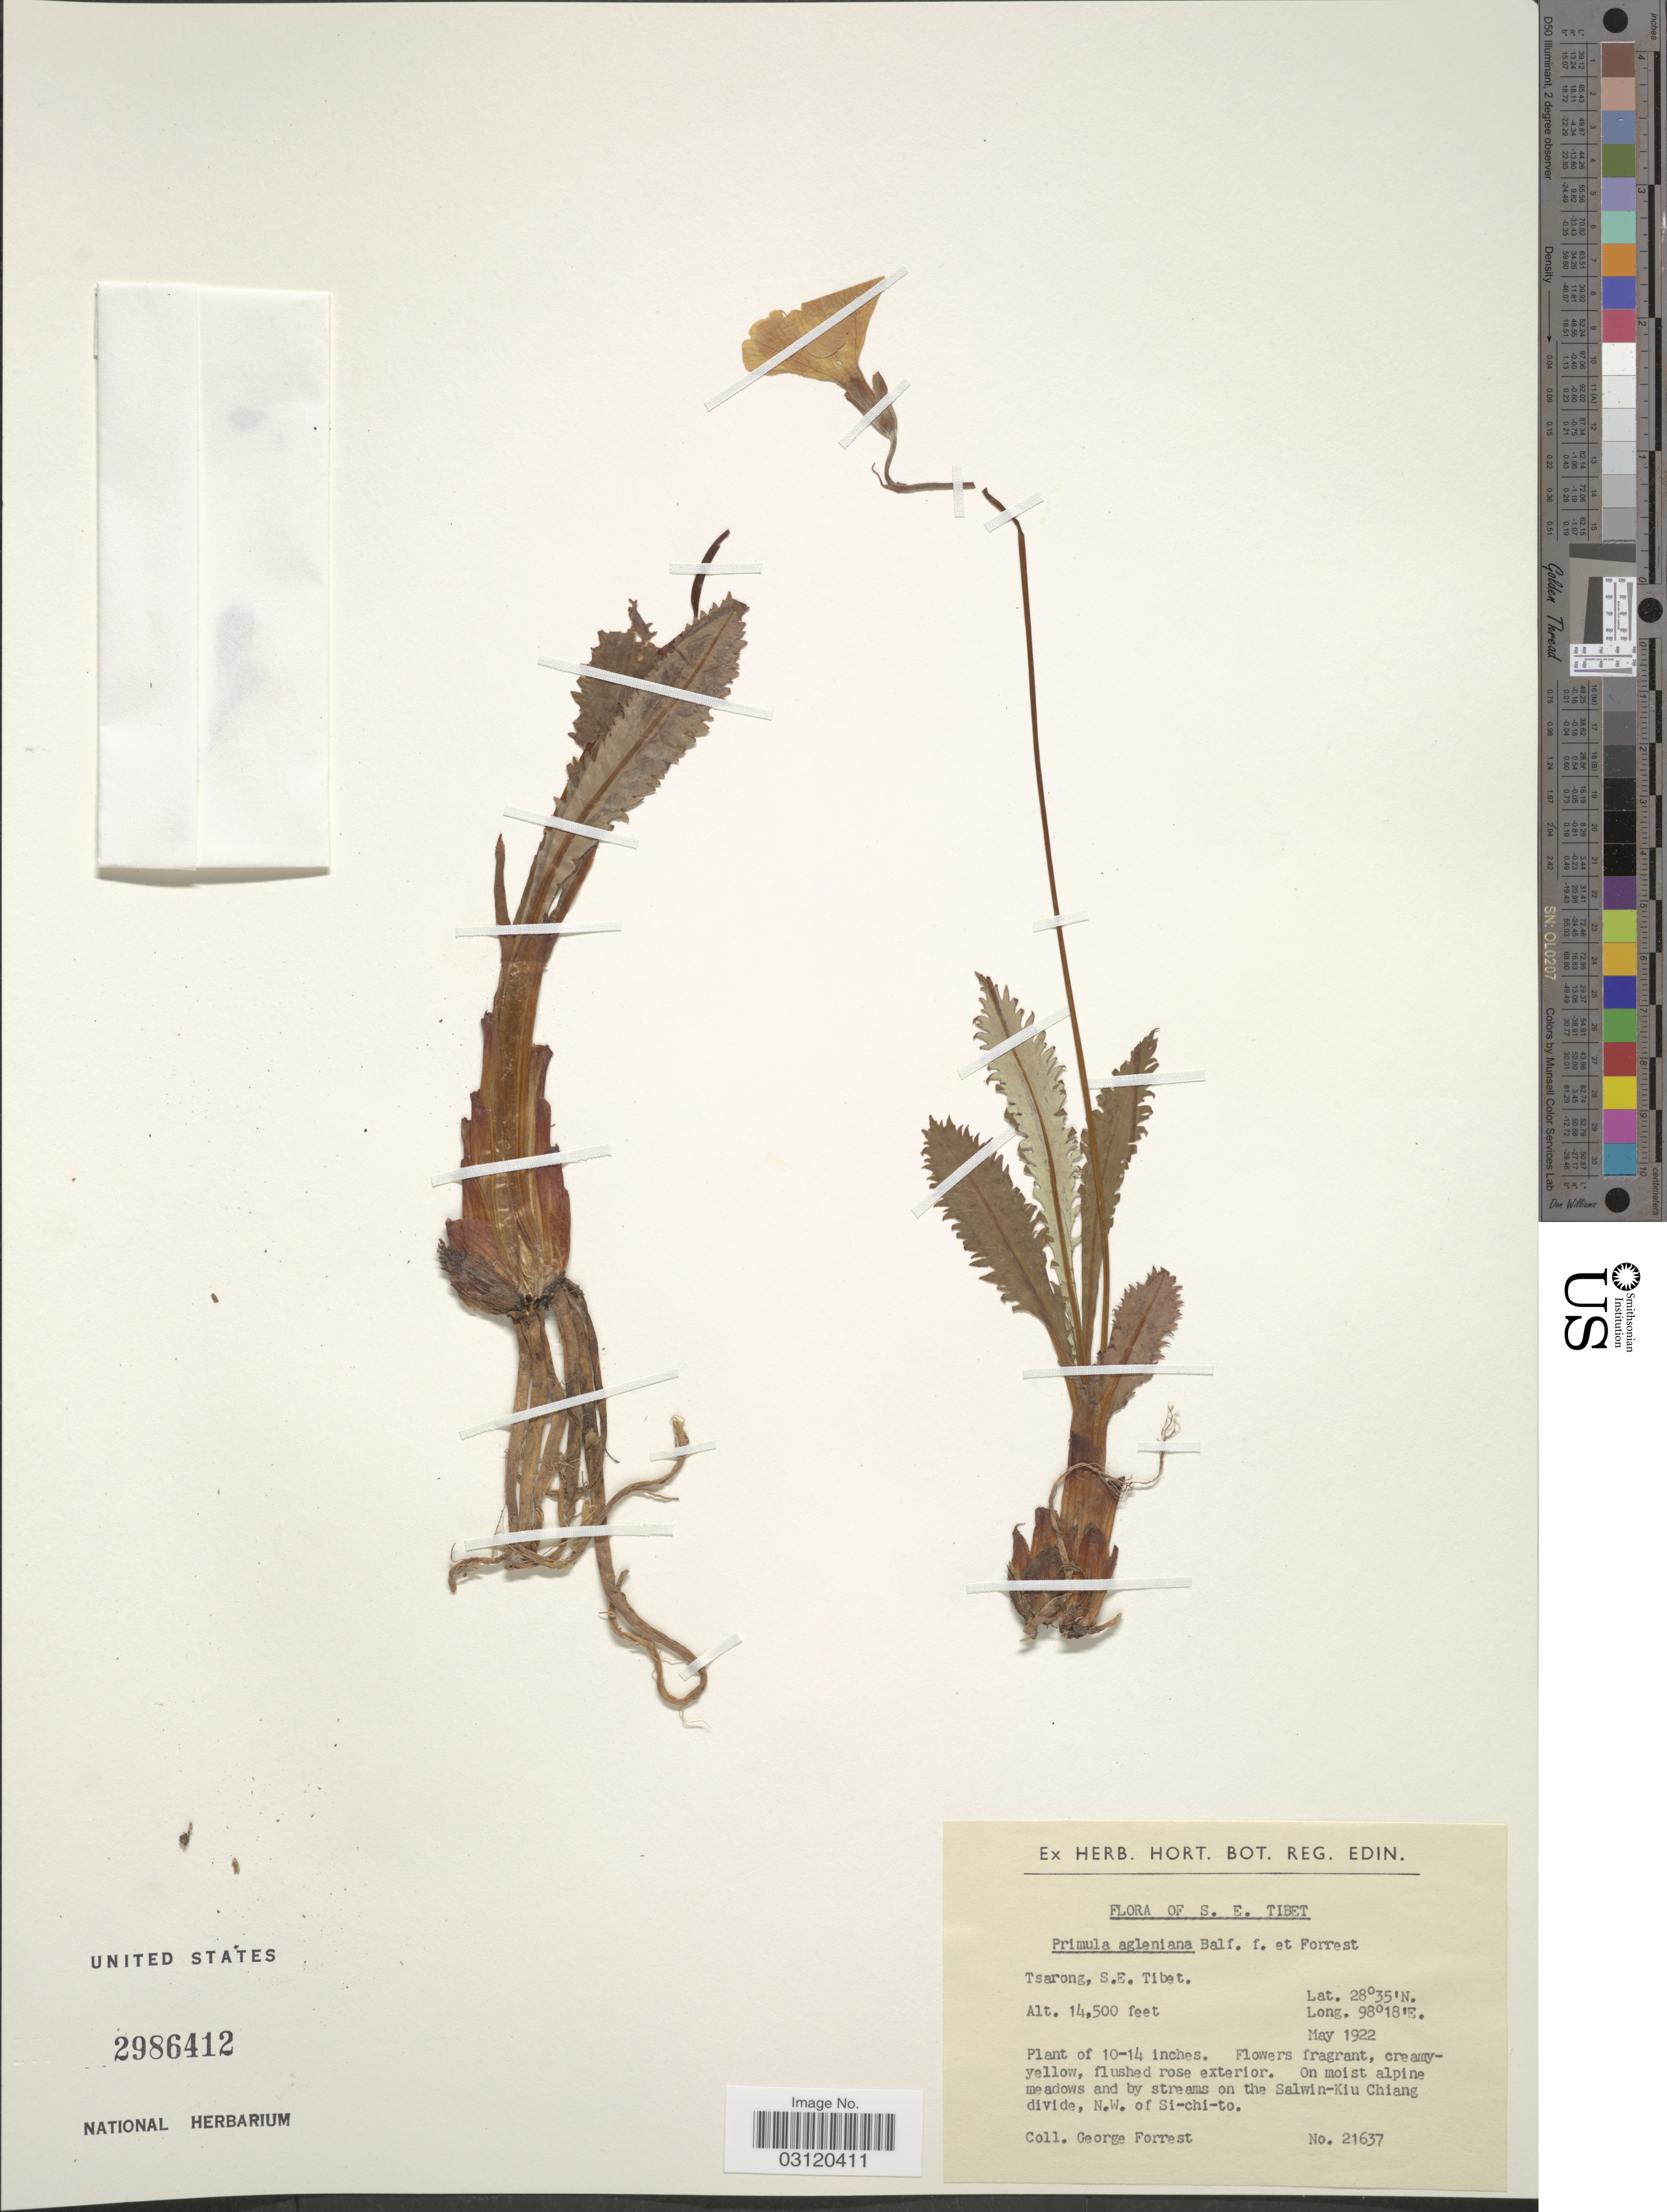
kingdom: Plantae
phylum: Tracheophyta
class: Magnoliopsida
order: Ericales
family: Primulaceae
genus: Primula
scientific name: Primula agleniana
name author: Balf. f. & Forrest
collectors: G. Forrest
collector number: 21637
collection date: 1922-05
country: China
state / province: Xizang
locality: S.E. Tibet. Tsarong. On moist alpine meadows and by streams on the Salwin-Kiu Chiang divide, N.W. of Si-chi-to.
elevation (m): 4420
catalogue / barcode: US 2986412